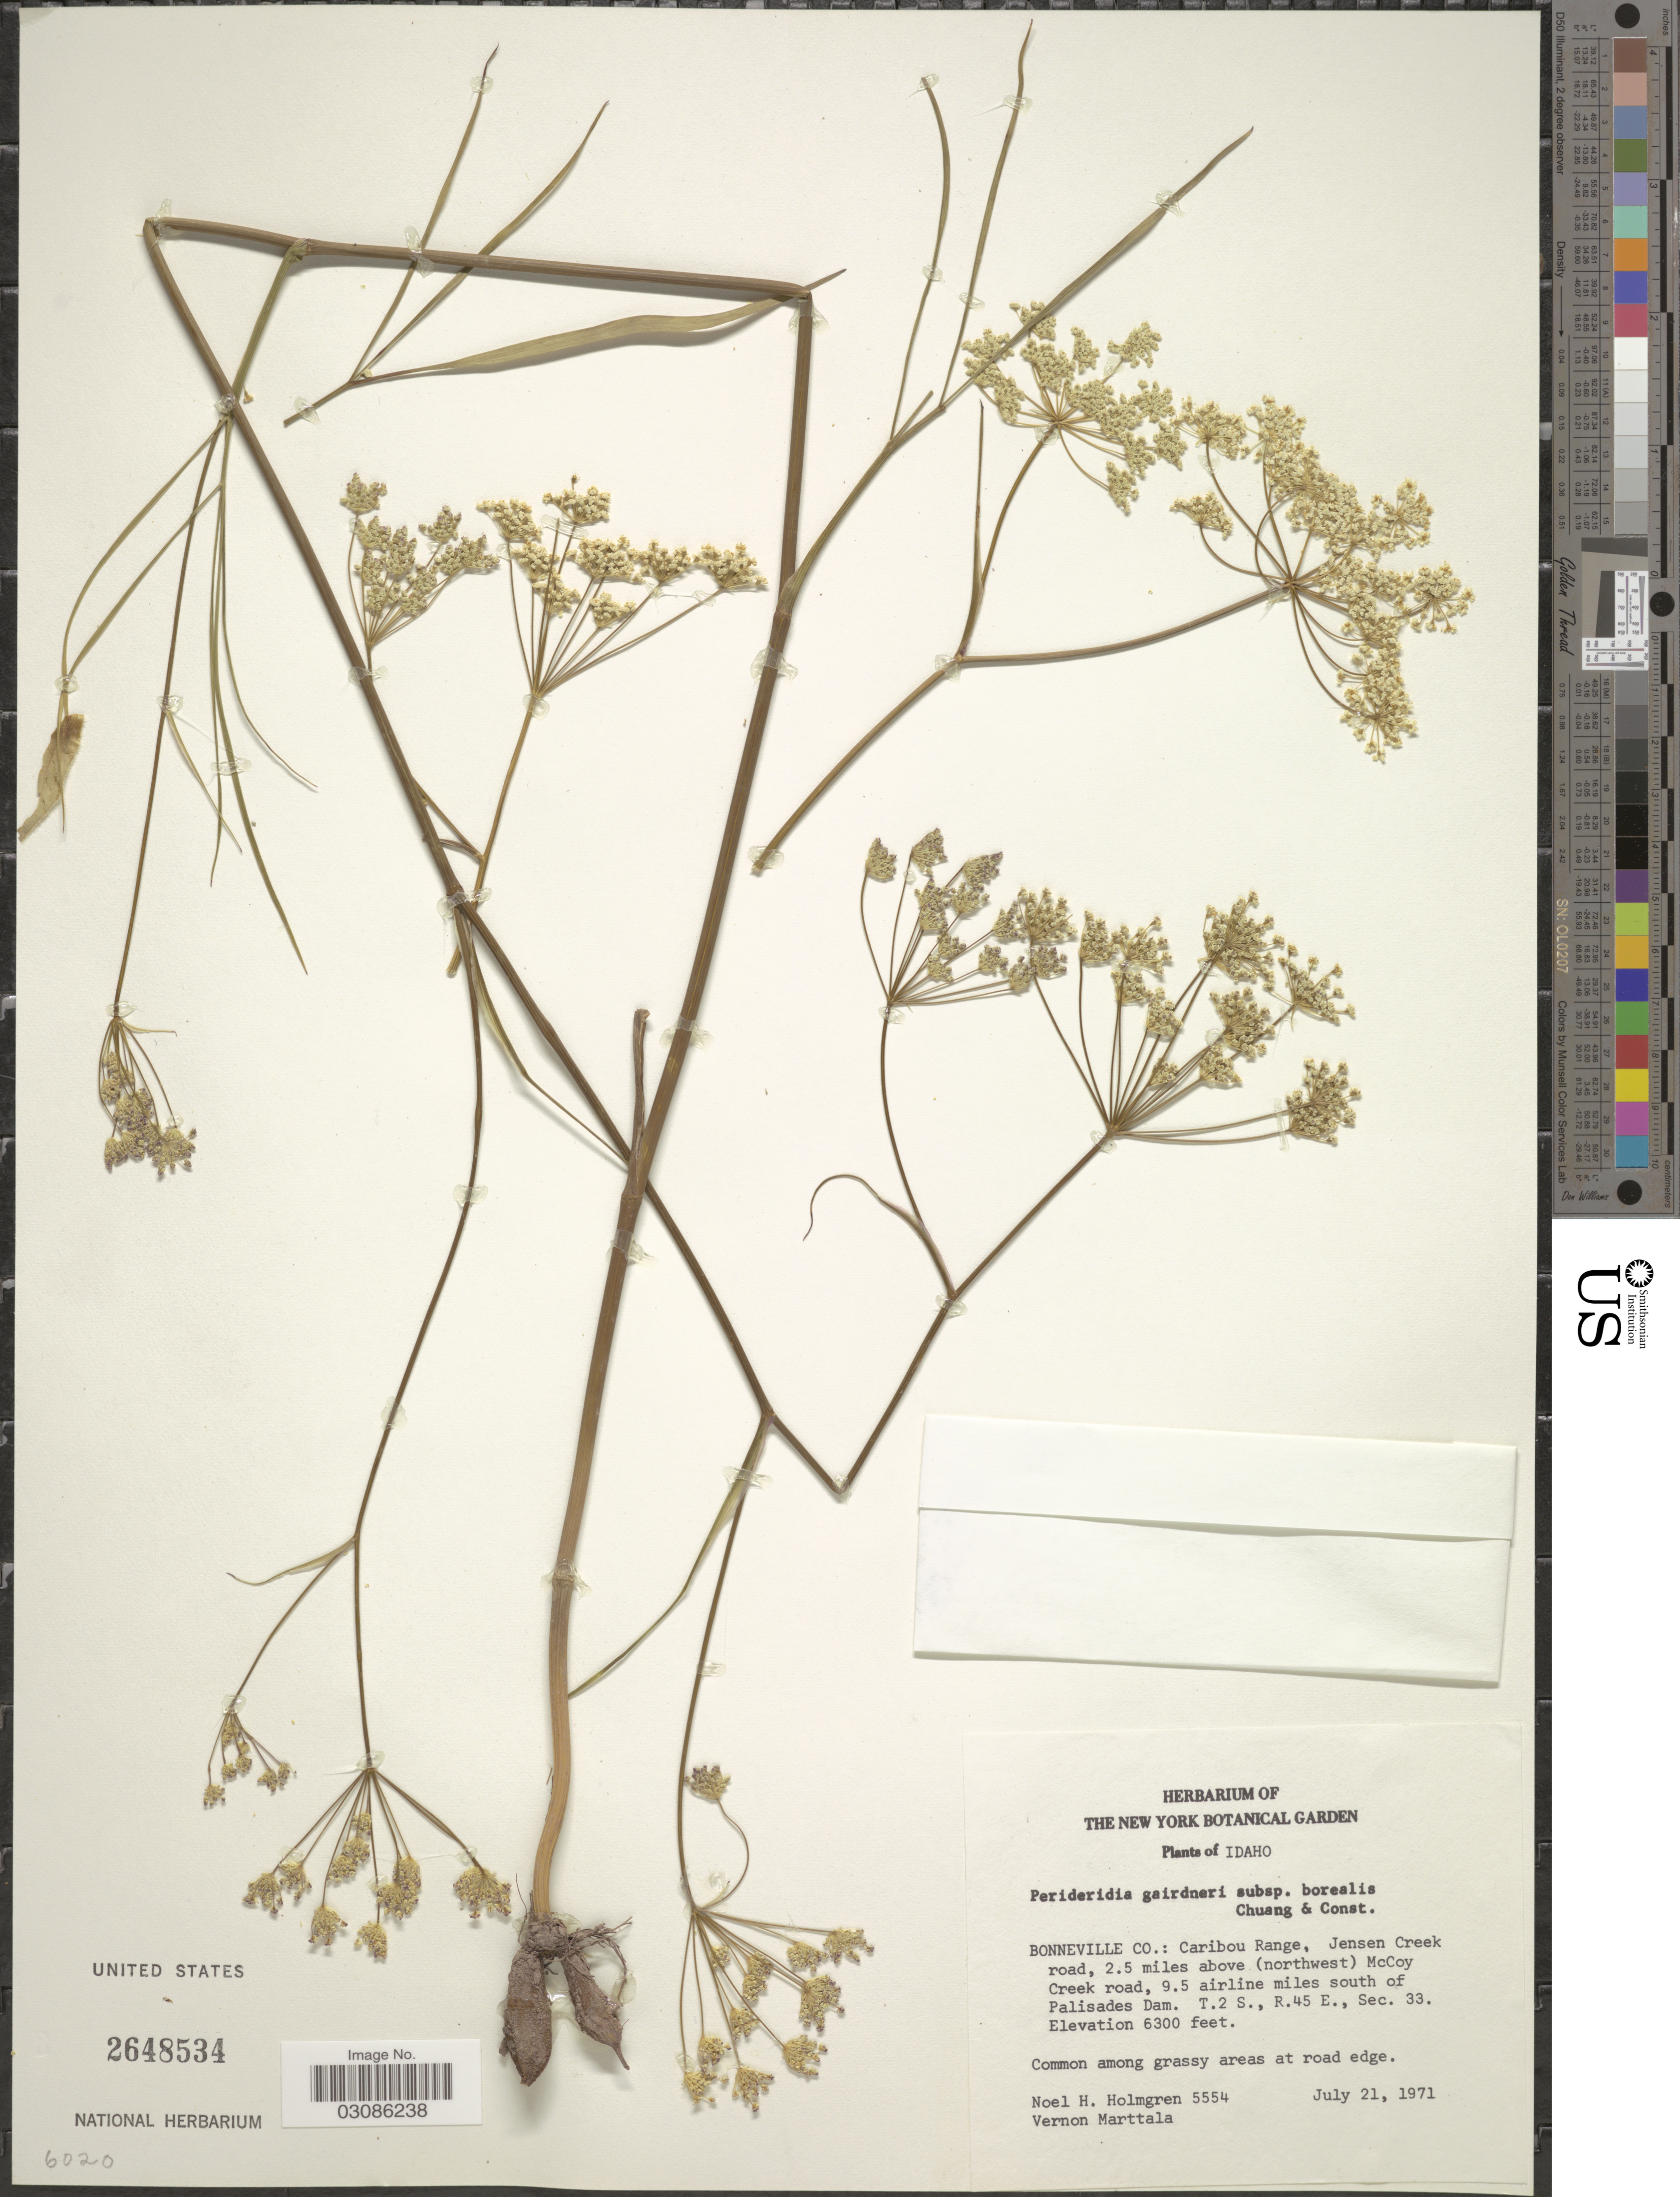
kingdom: Plantae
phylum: Tracheophyta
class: Magnoliopsida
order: Apiales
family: Apiaceae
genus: Perideridia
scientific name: Perideridia gairdneri subsp. borealis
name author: T.I. Chuang & Constance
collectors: N. H. Holmgren & V. Marttala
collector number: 5554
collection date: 1971-07-21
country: United States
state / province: Idaho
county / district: Bonneville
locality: Caribou Range, Jensen Creek road, 2.5 miles above (northwest) McCoy Creek road, 9.5 airline miles south of Palisades Dam. T.2 S., R. 45 E., Sec. 33.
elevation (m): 1920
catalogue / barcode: US 2648534